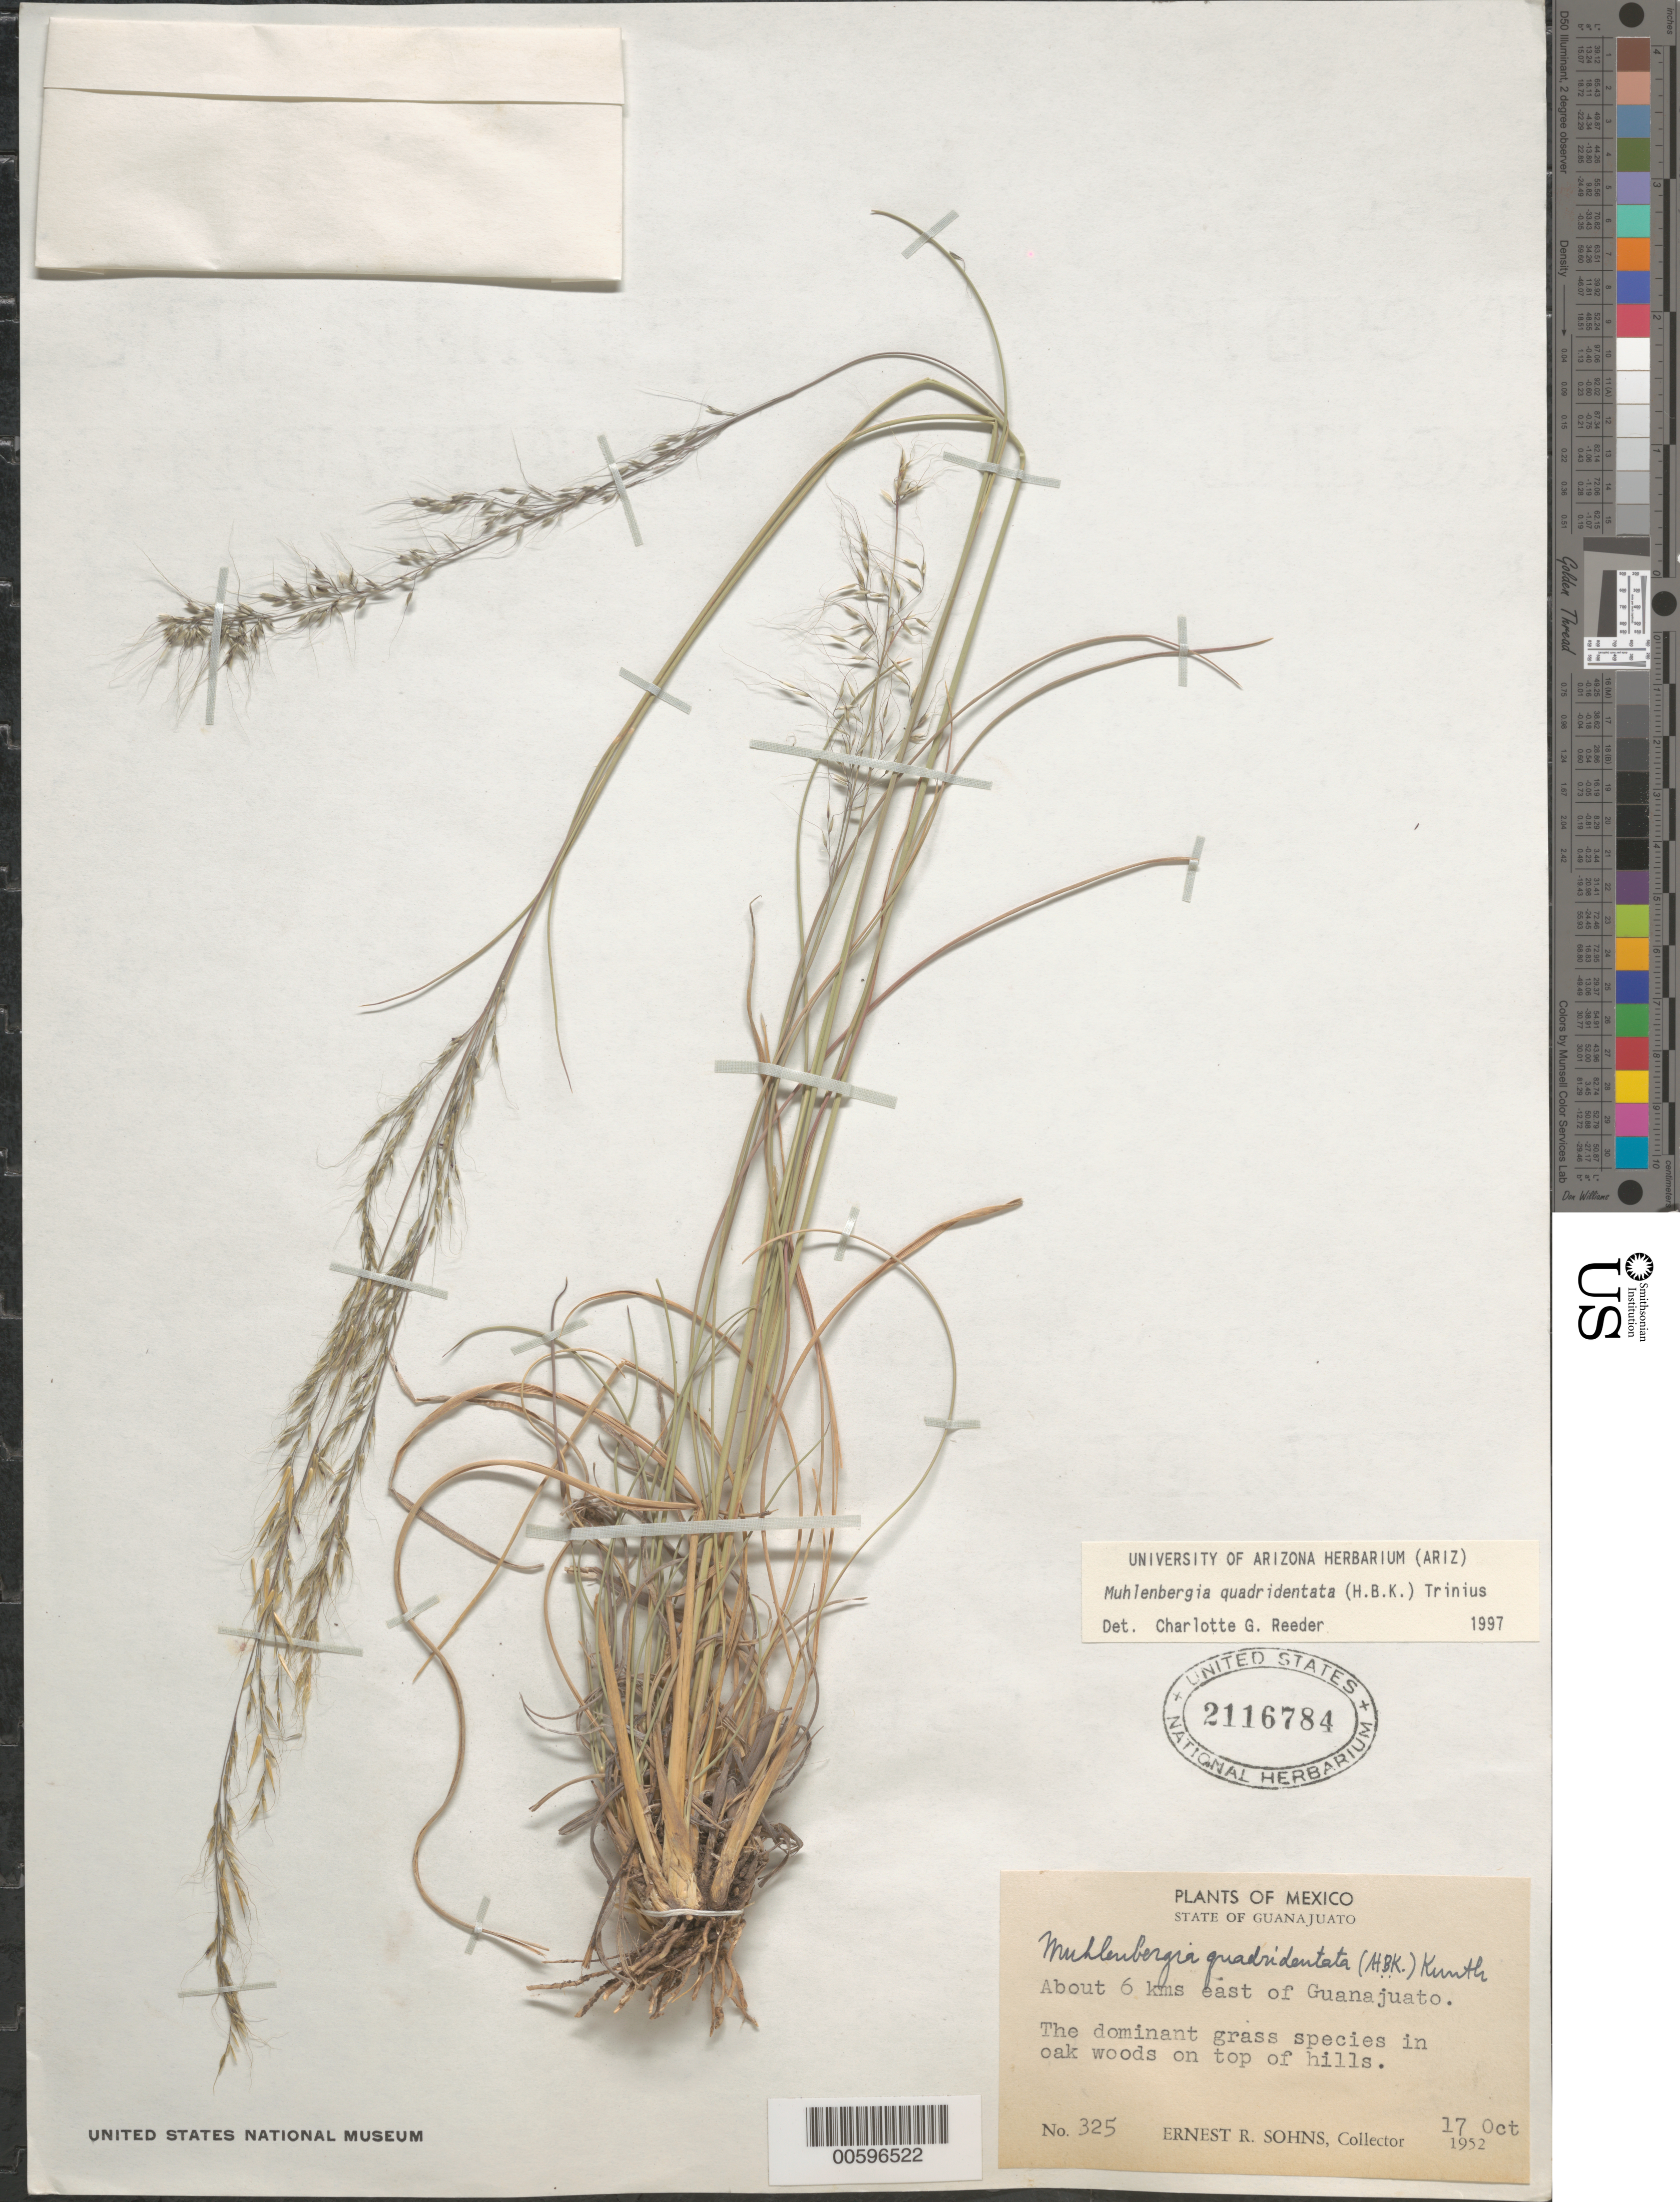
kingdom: Plantae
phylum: Tracheophyta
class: Liliopsida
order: Poales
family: Poaceae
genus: Muhlenbergia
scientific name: Muhlenbergia quadridentata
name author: (Kunth) Trin.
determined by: Reeder, C. G., (ARIZ)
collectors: E. R. Sohns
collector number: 325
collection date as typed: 17 Oct 1952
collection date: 1952-10-17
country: Mexico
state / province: Guanajuato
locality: Ca. 6 kms E of Guanajuato.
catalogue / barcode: US 2116784